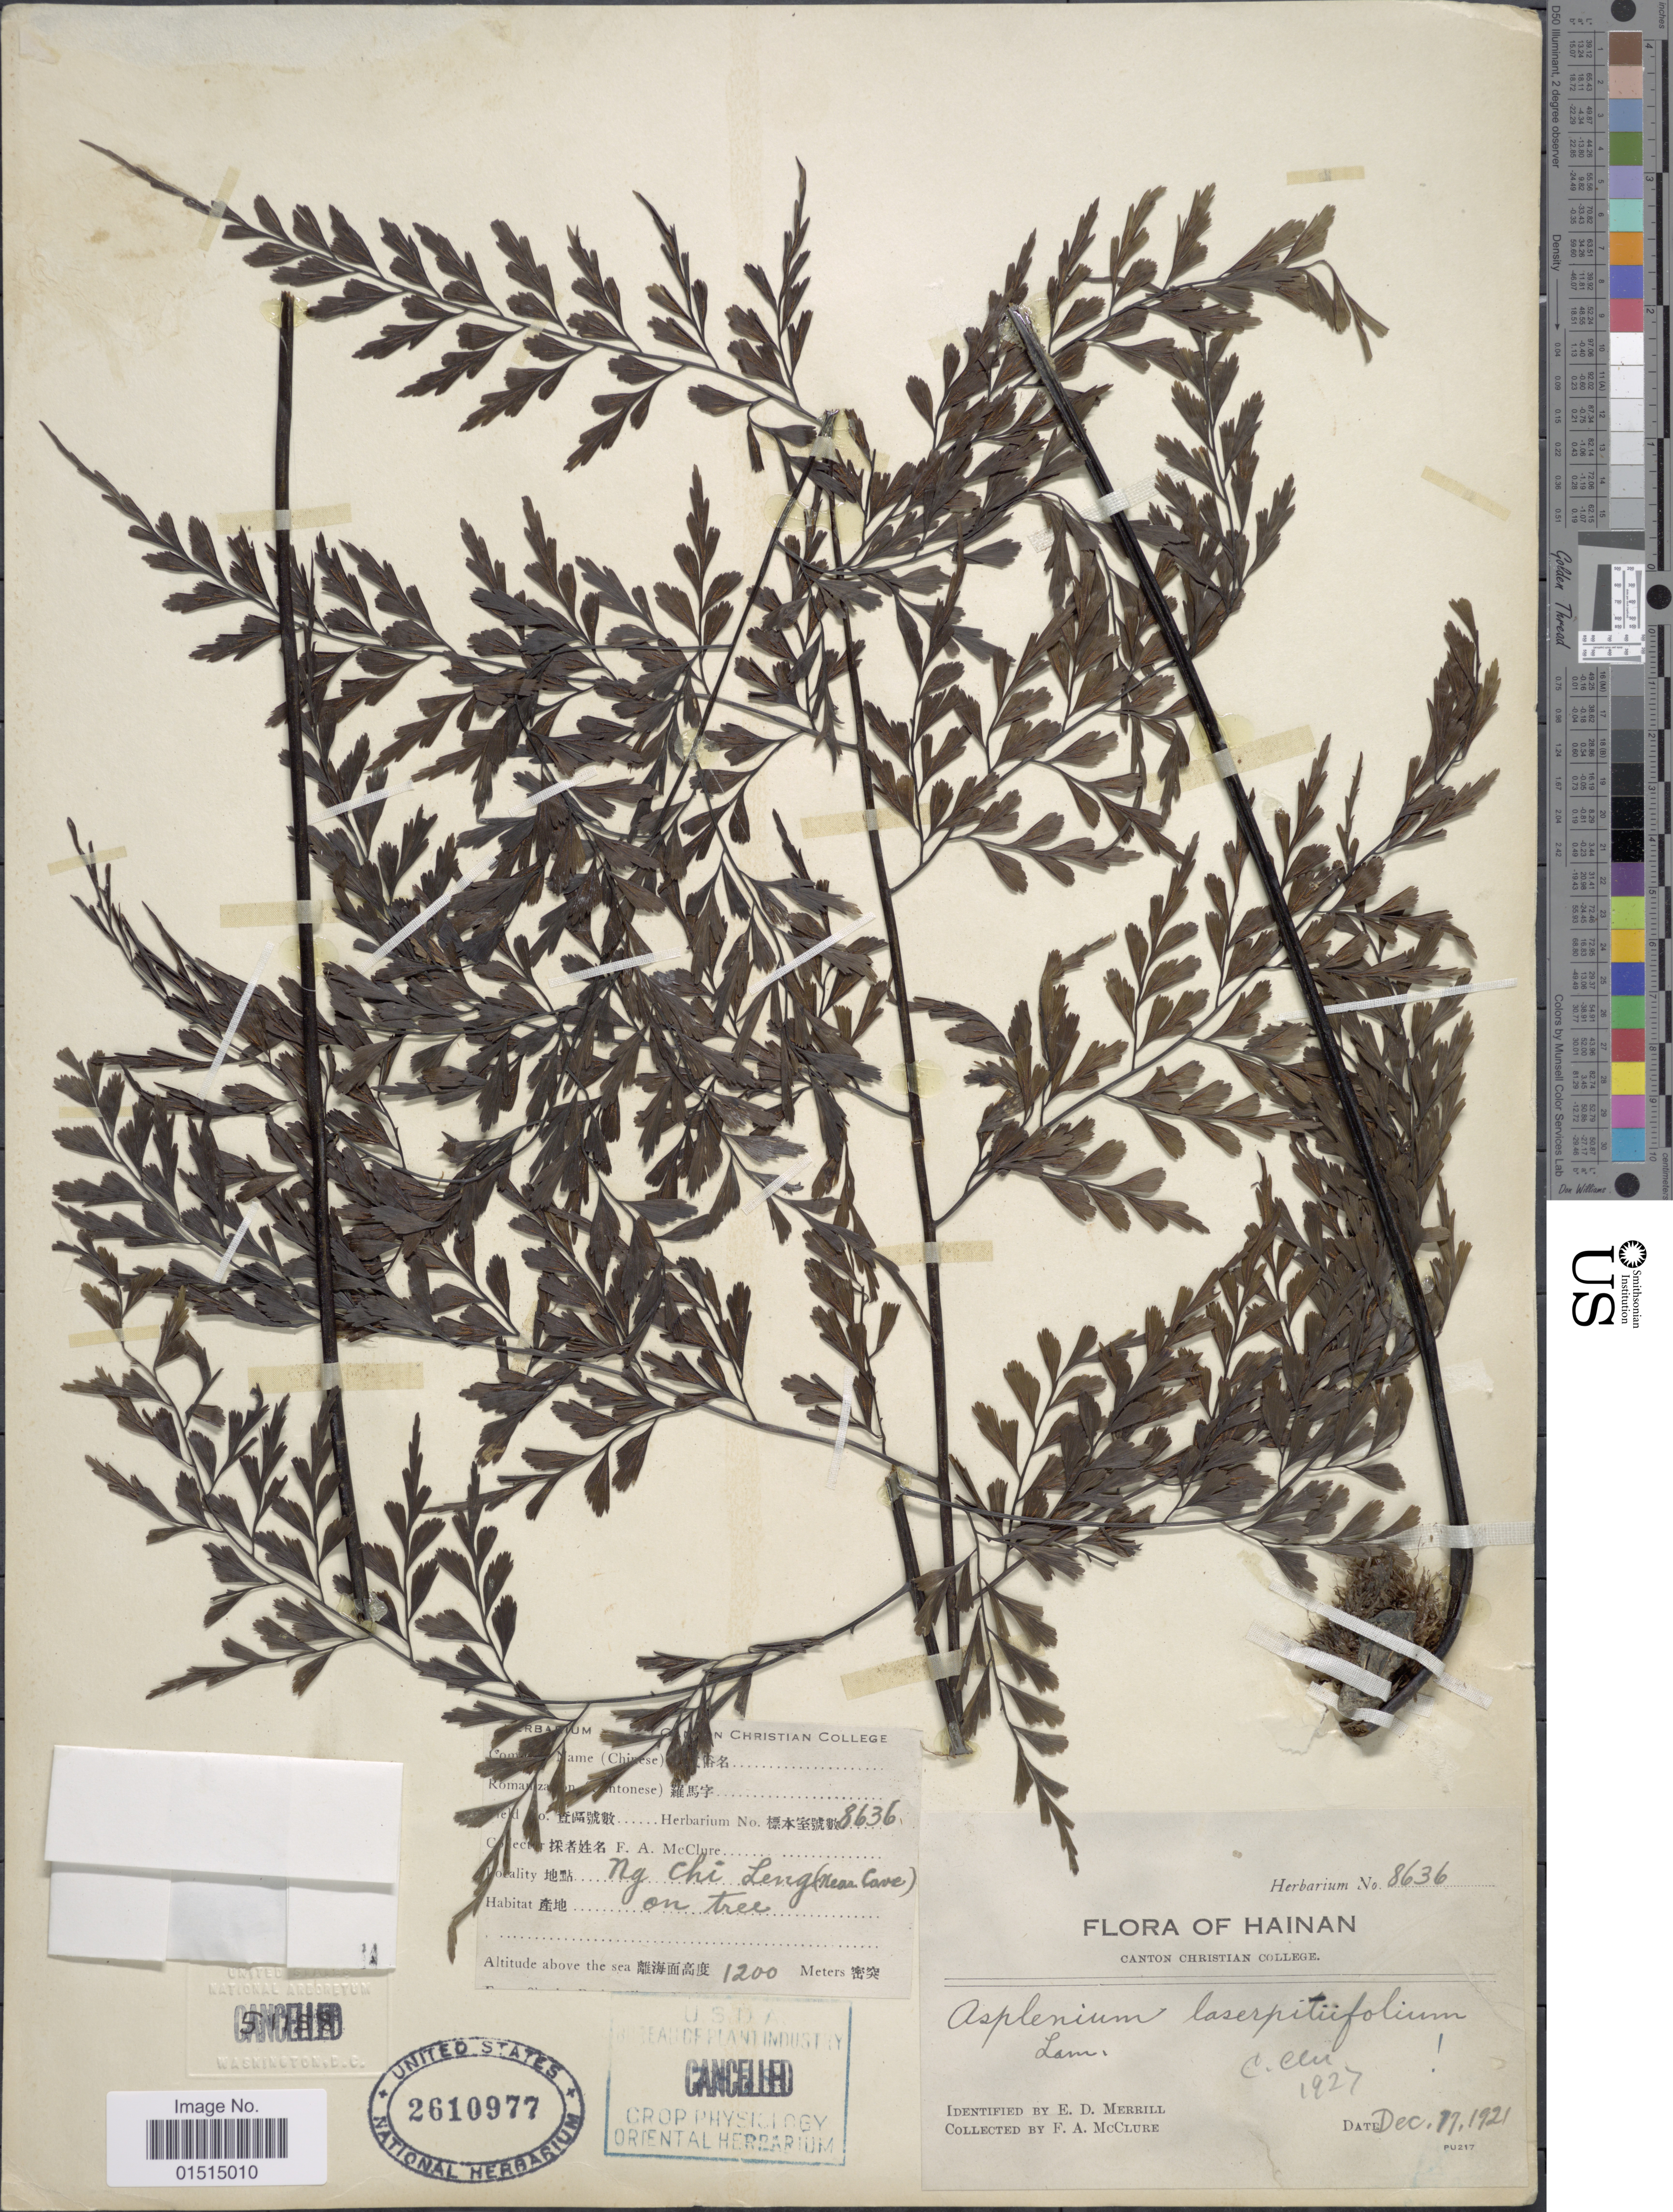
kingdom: Plantae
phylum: Tracheophyta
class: Polypodiopsida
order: Polypodiales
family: Aspleniaceae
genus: Asplenium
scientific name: Asplenium laserpitiifolium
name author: Lam.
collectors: F. A. McClure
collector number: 8636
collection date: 1921-12-17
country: China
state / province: Hainan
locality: Ng chi Leng (near cave)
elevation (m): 1200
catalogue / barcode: US 2610977